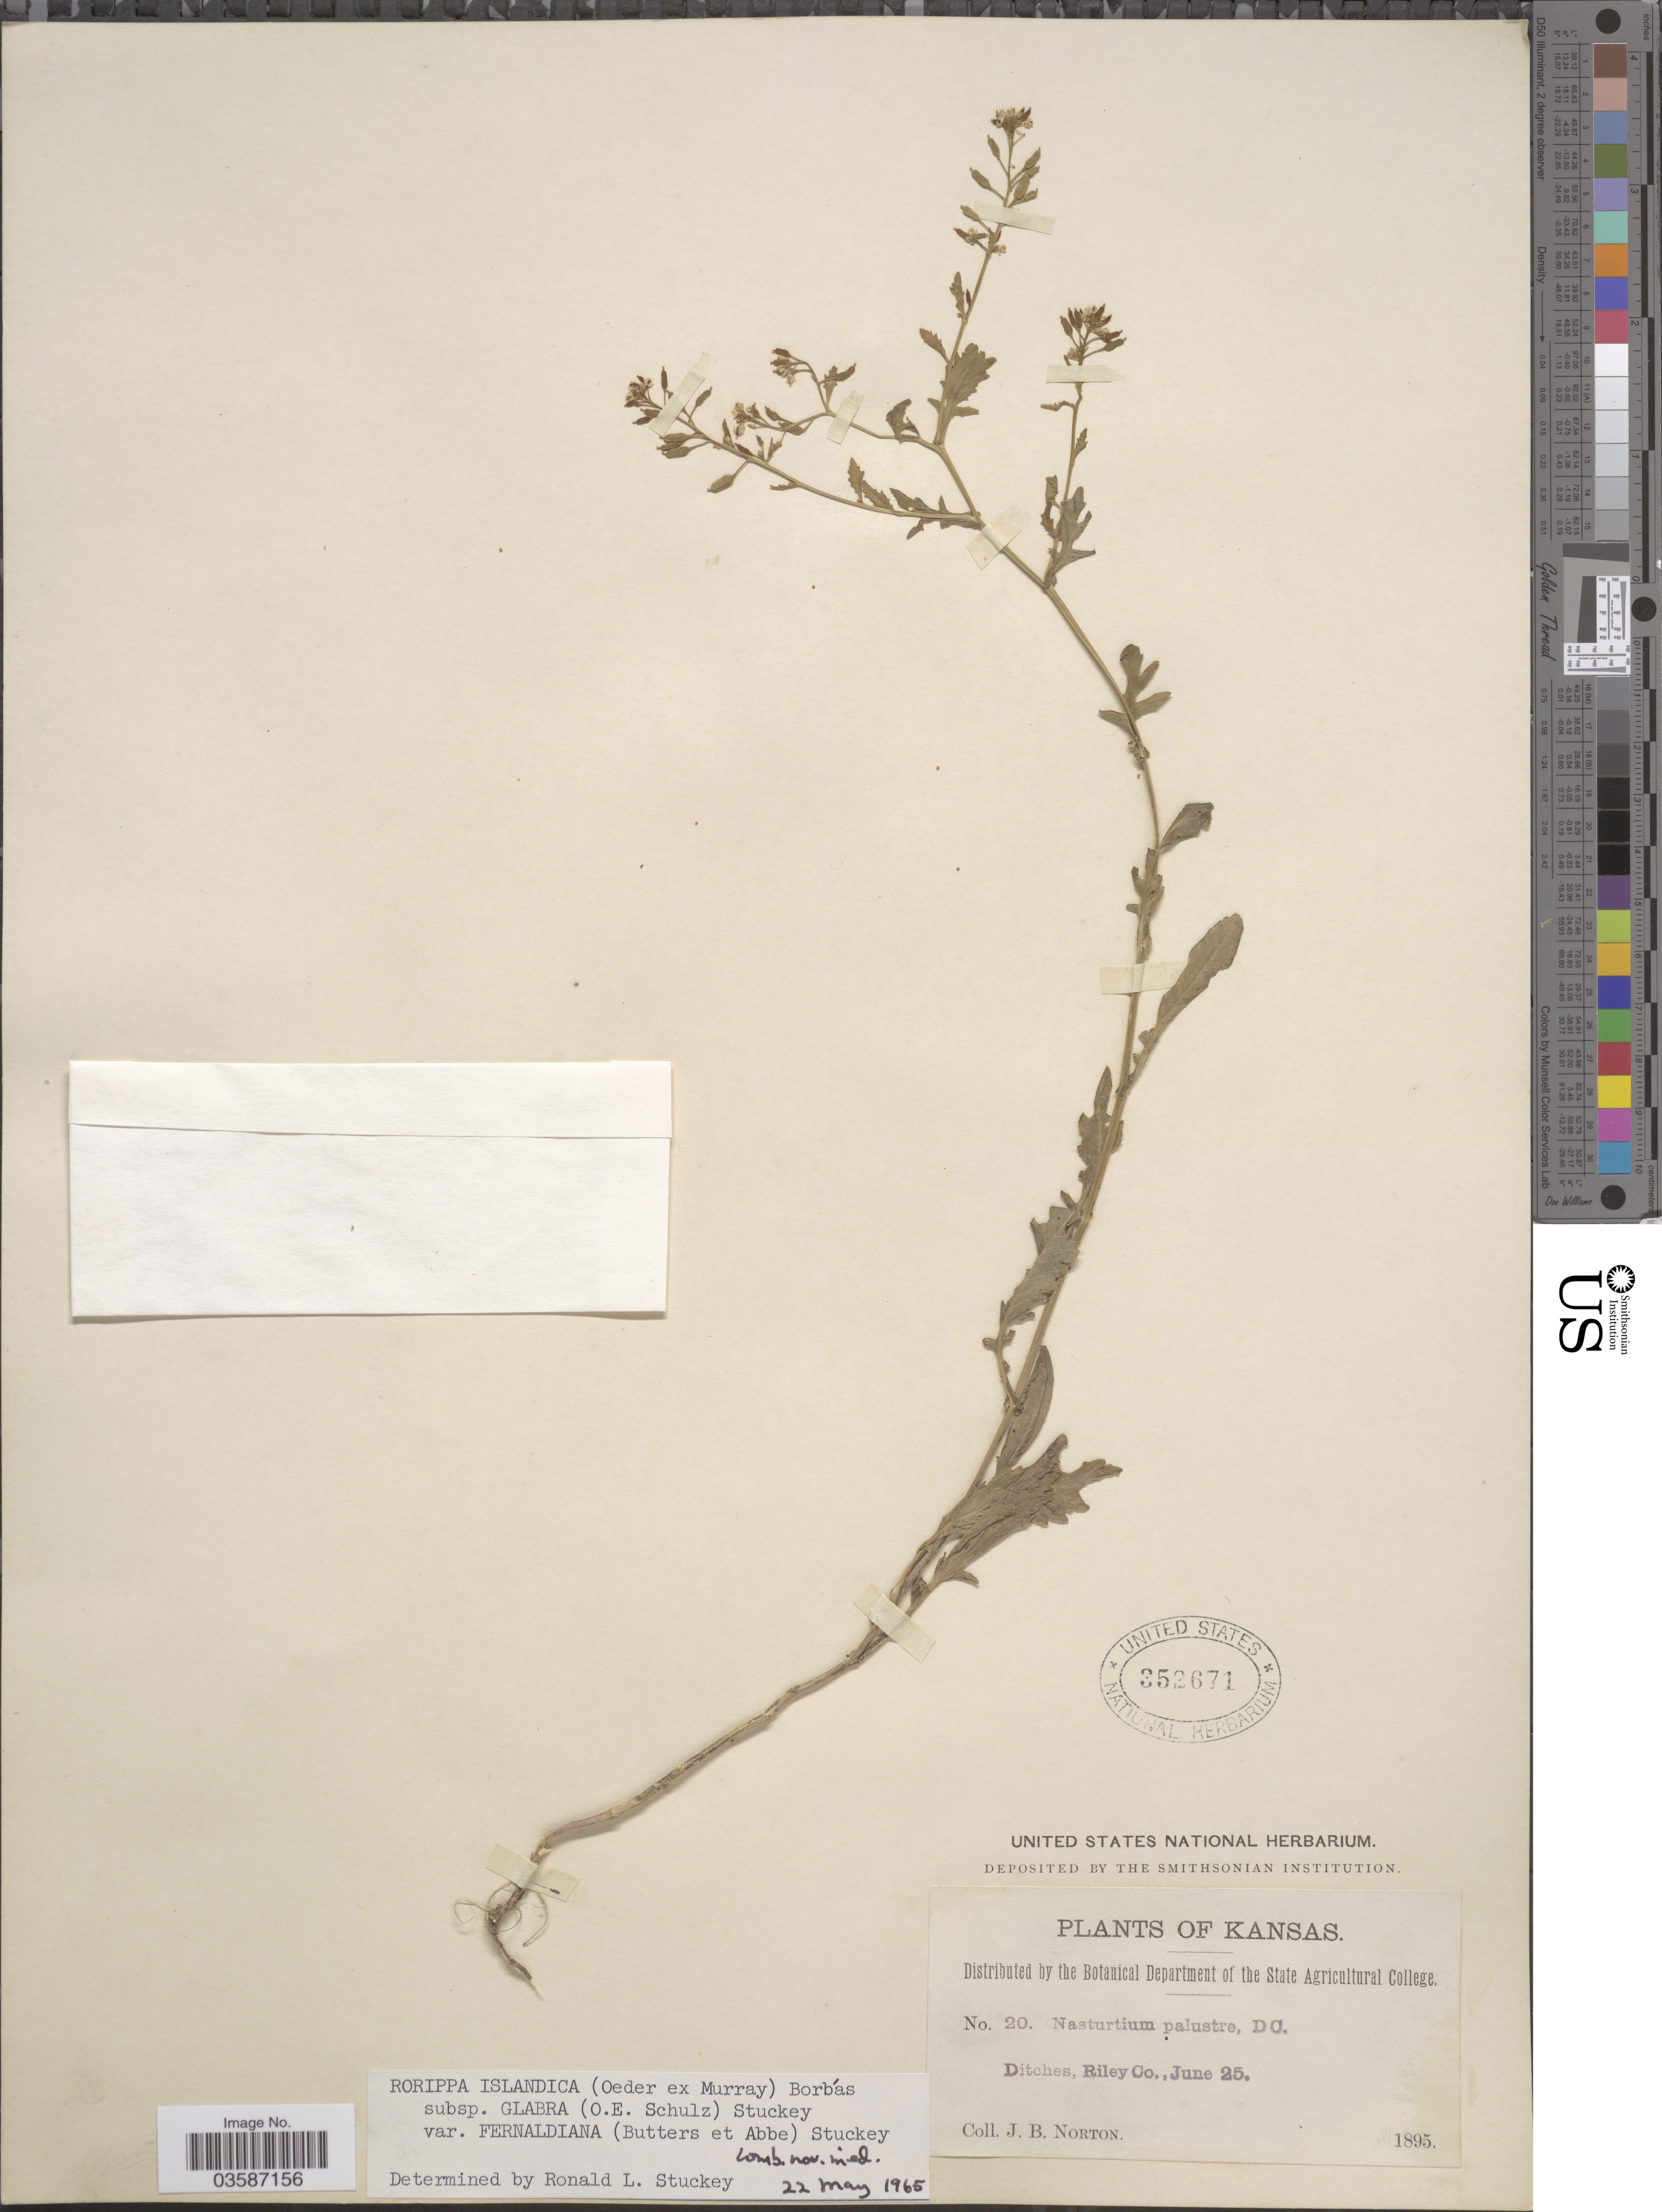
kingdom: Plantae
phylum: Tracheophyta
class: Magnoliopsida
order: Brassicales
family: Brassicaceae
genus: Rorippa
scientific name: Rorippa islandica var. fernaldiana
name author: Butters & Abbe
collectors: J. B. Norton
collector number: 20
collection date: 1895-06-25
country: United States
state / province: Kansas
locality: Ditches, Riley Co.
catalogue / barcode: US 352671